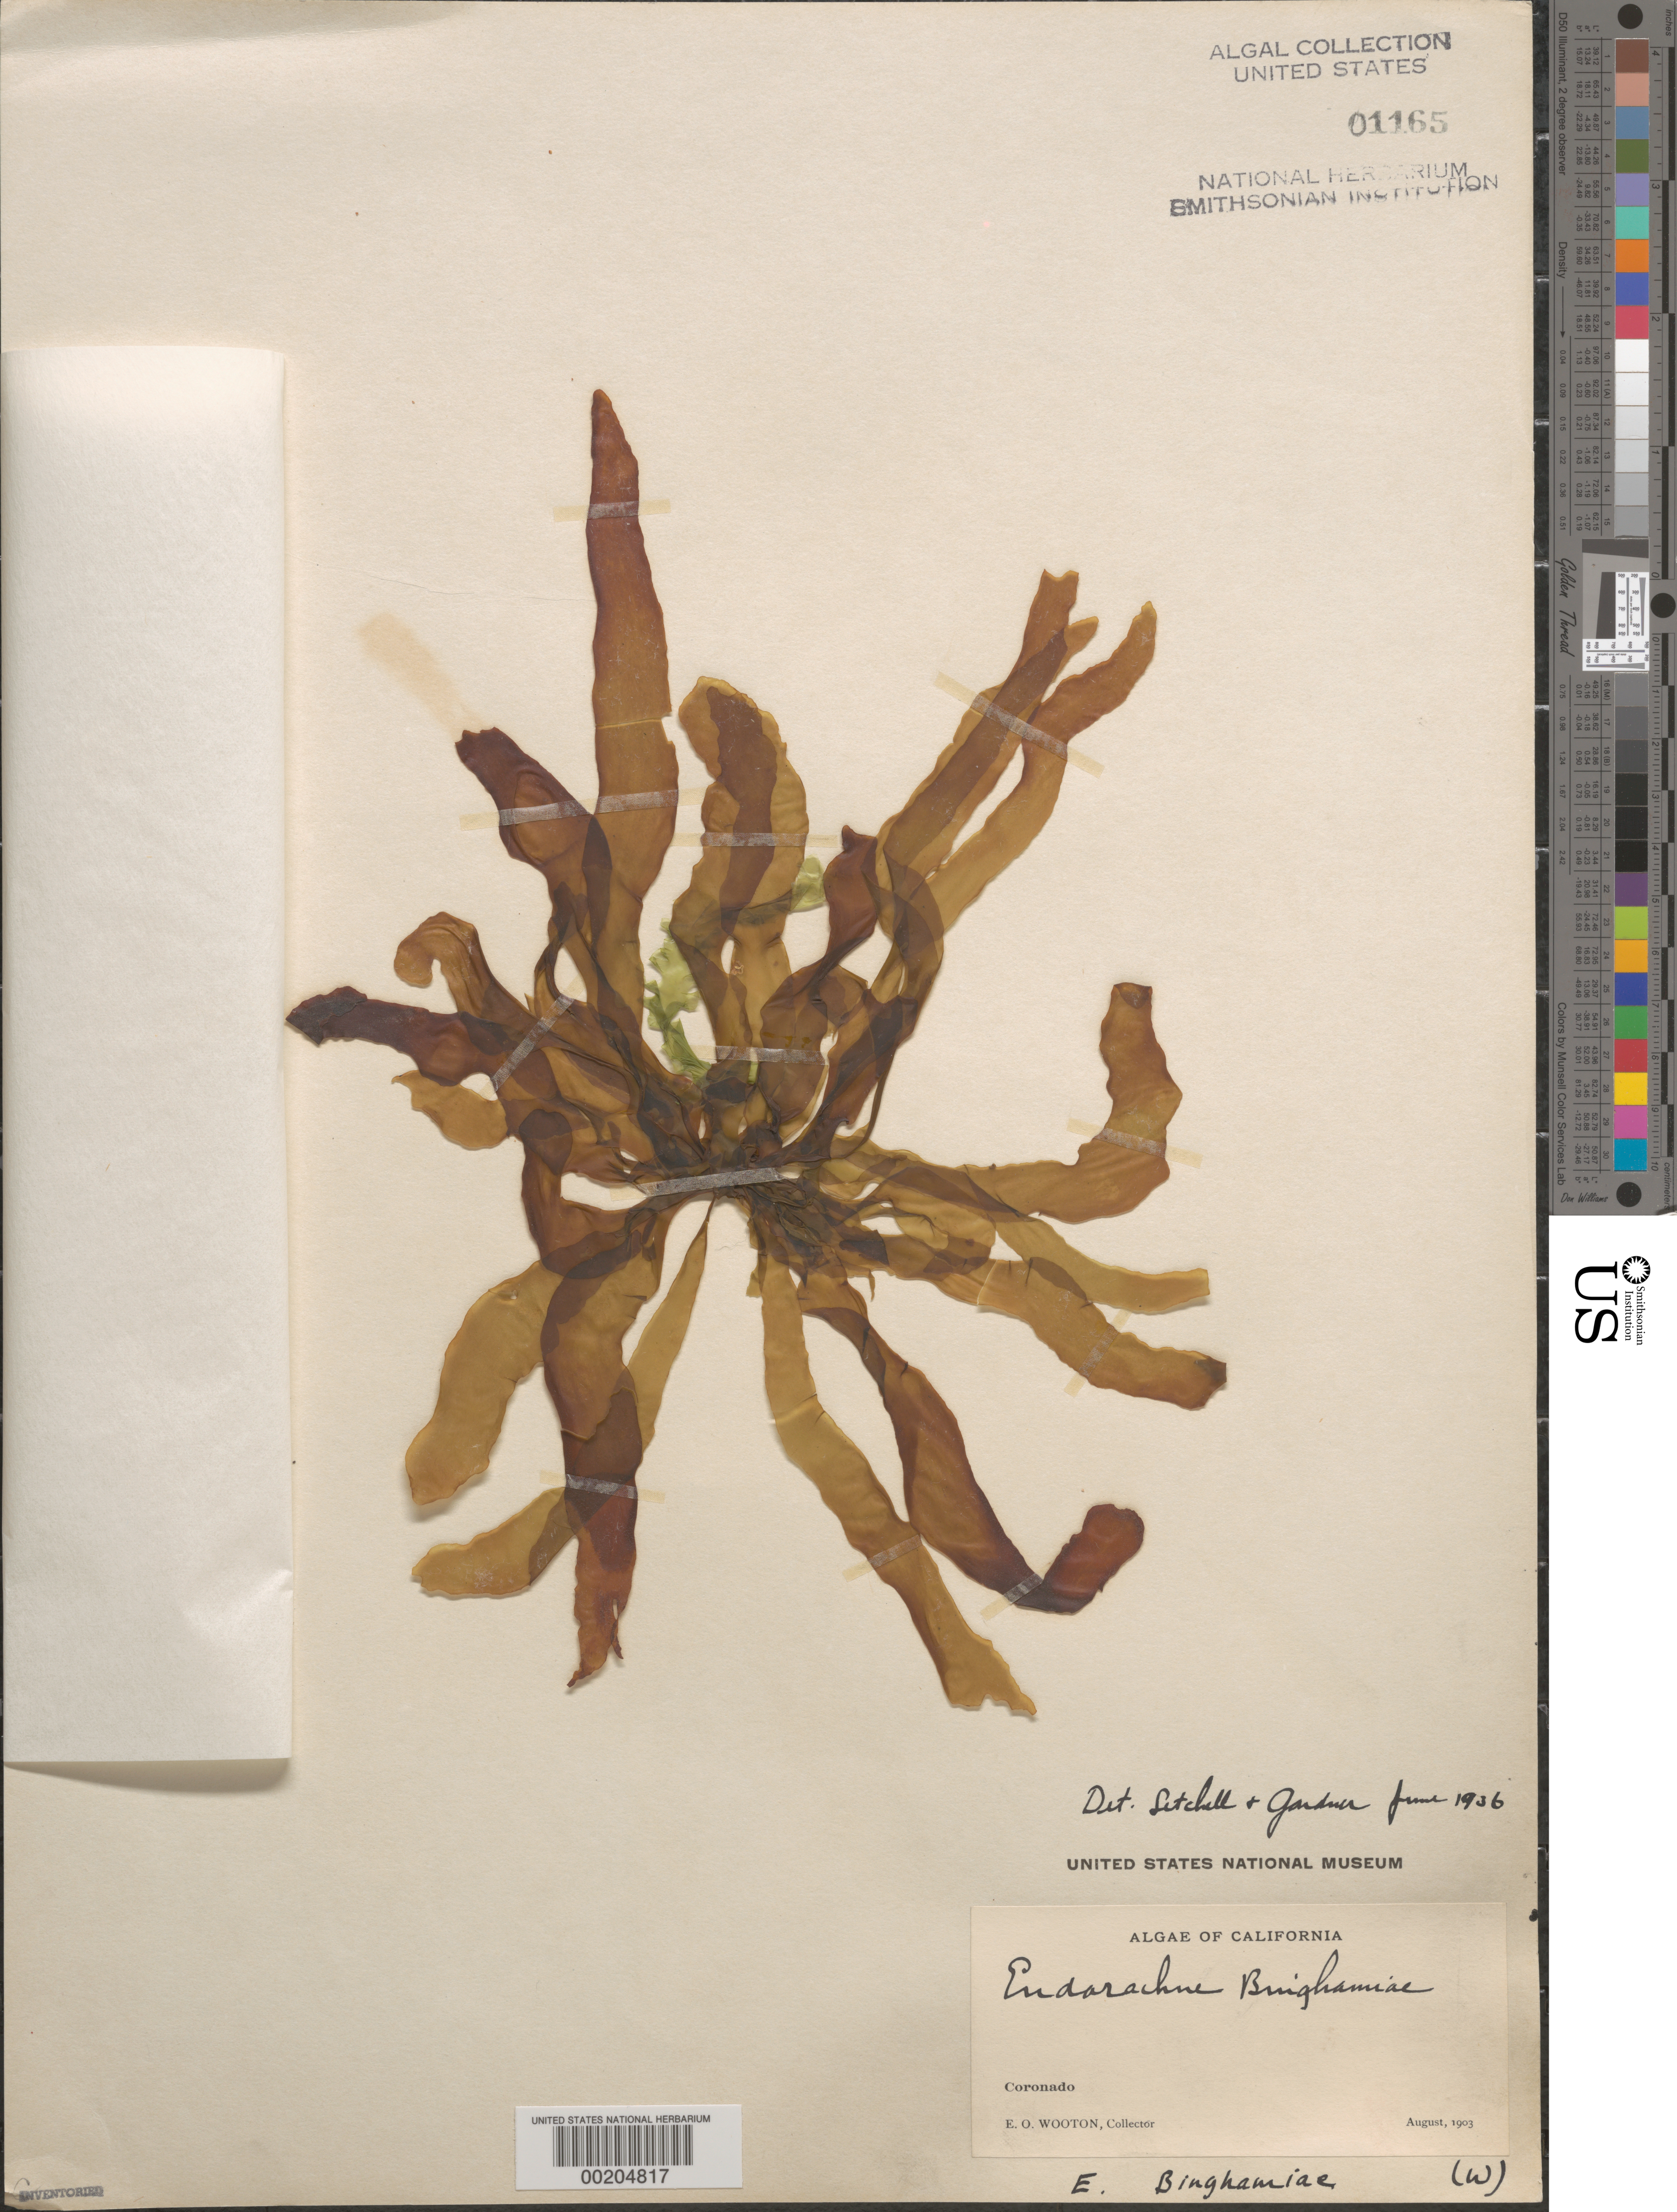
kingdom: Chromista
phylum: Ochrophyta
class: Phaeophyceae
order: Scytosiphonales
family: Scytosiphonaceae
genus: Petalonia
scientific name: Petalonia binghamiae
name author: (J. Agardh) K.L.Vinogr.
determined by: Algae name updating Project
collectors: E. O. Wooton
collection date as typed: Aug 1903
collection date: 1903-08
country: United States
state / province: California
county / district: San Diego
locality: Coronado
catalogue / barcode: US 1165